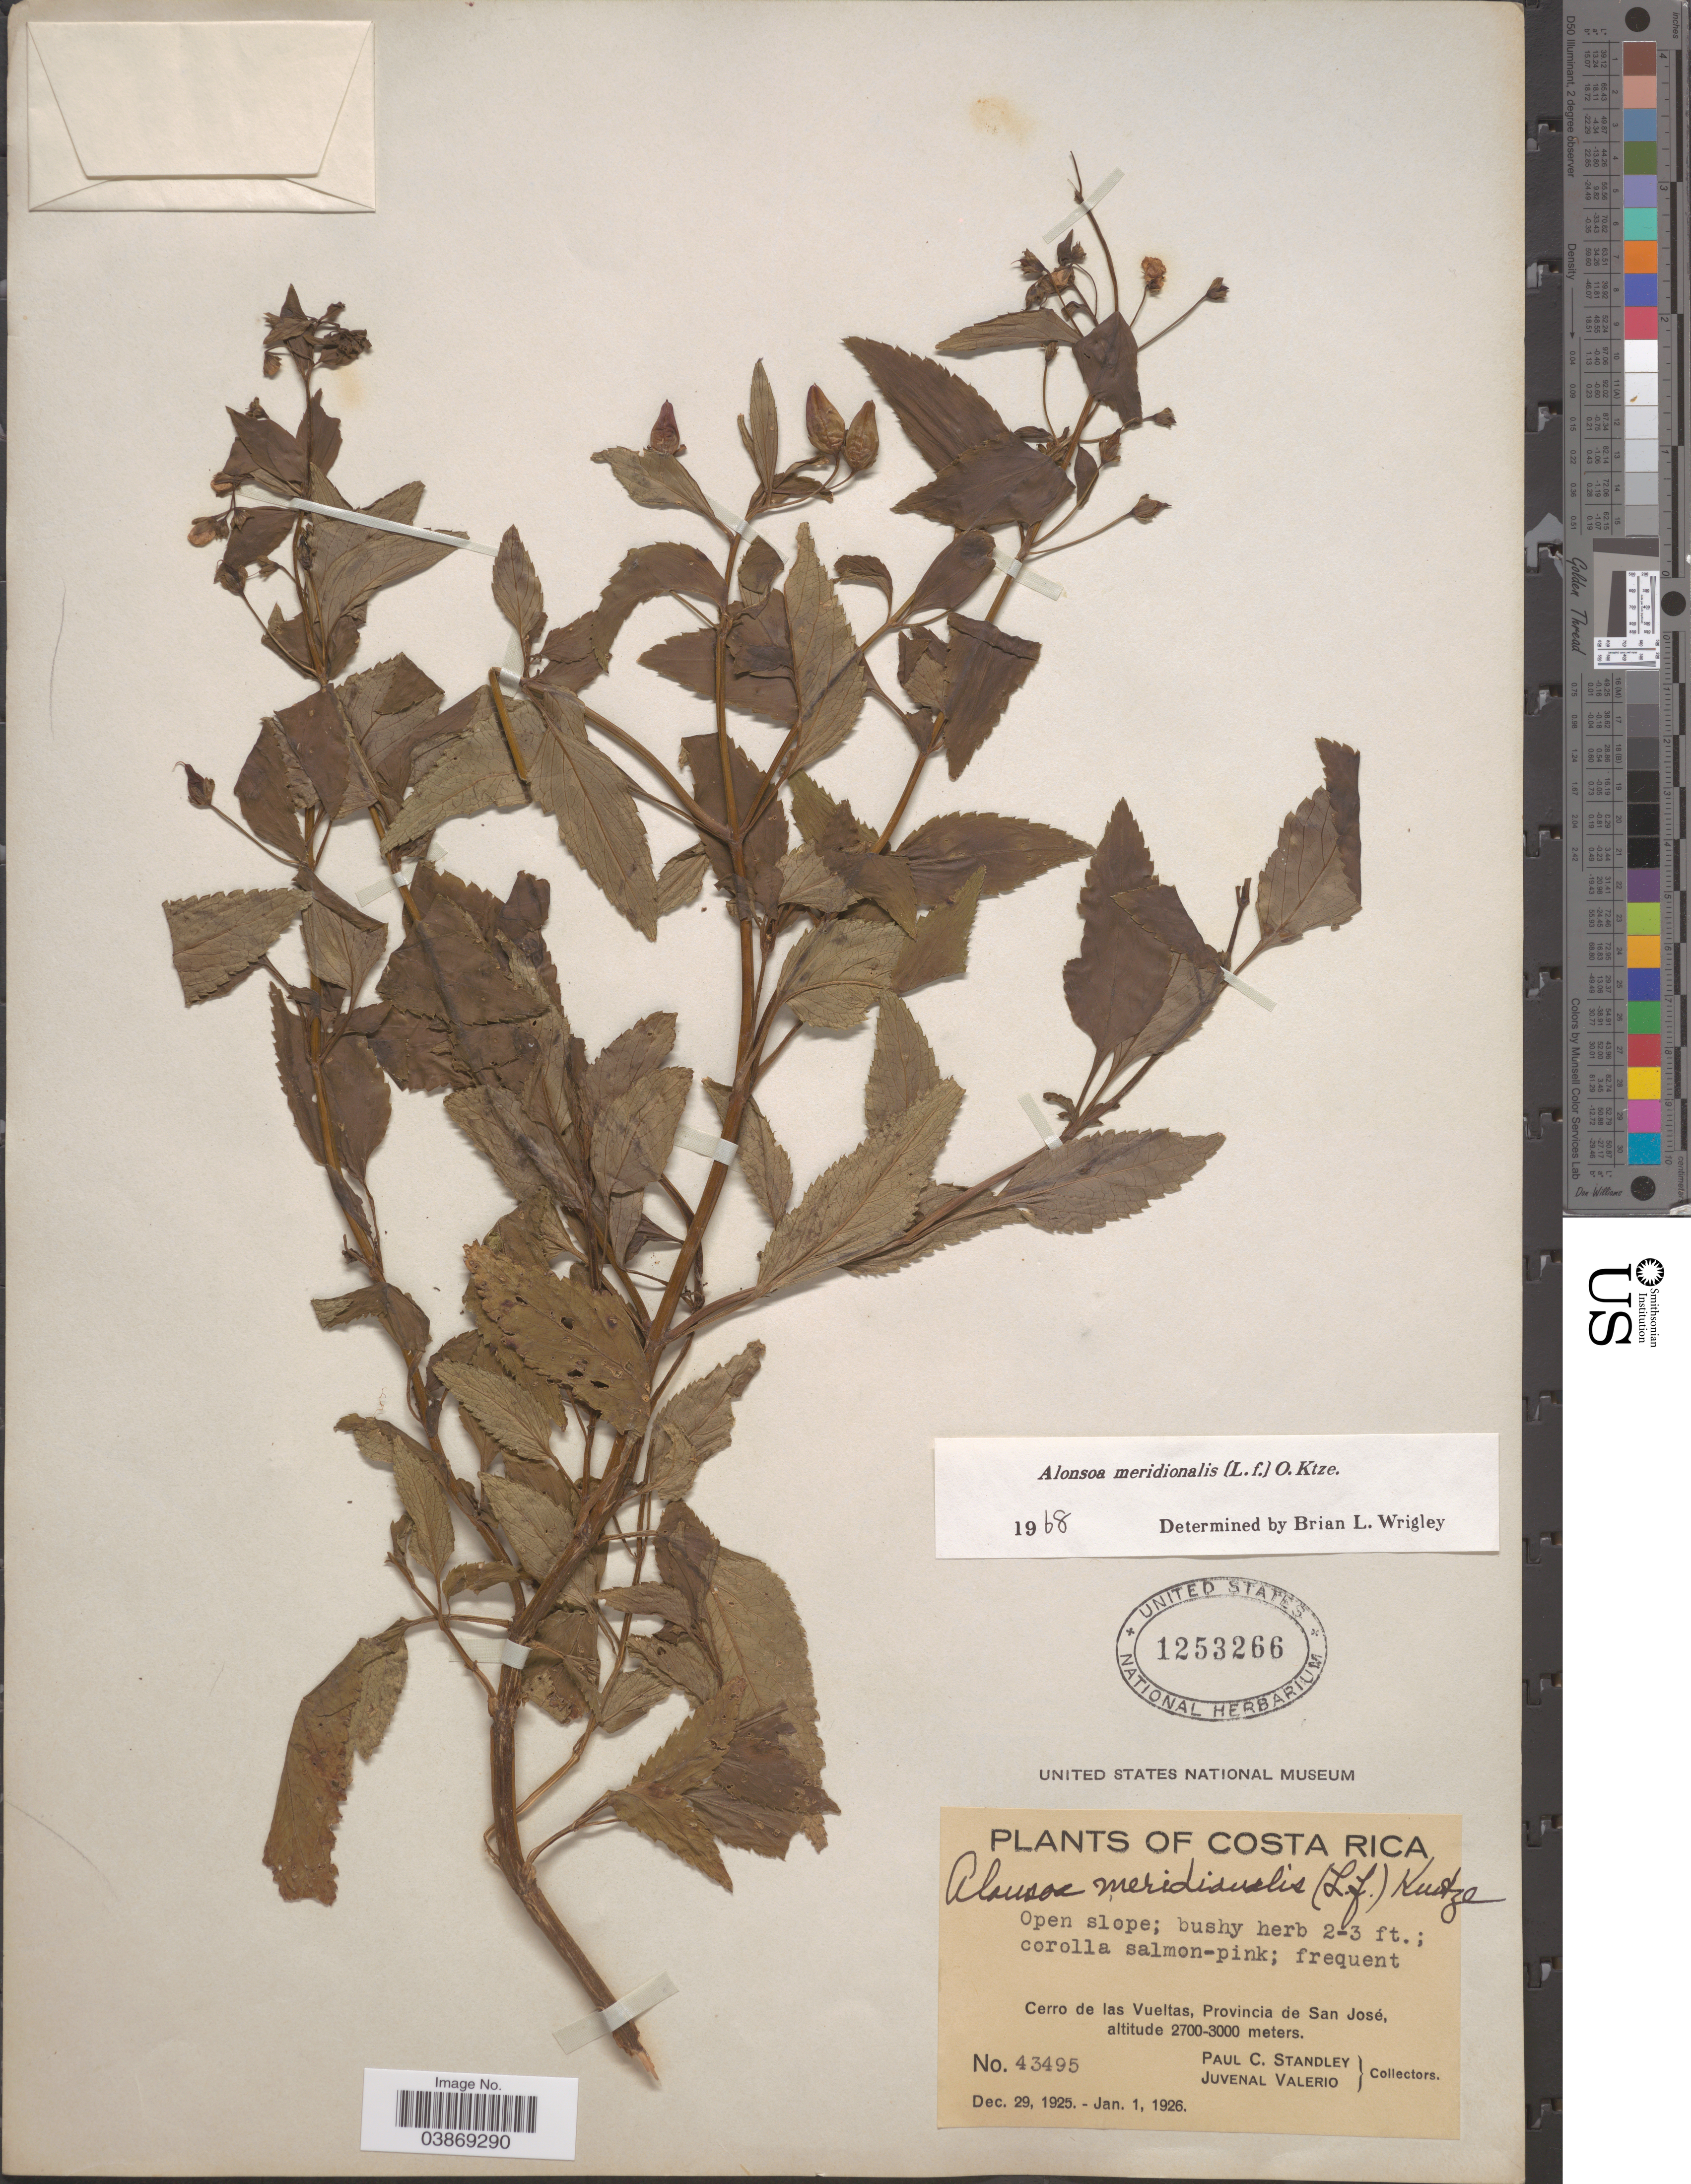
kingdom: Plantae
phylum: Tracheophyta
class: Magnoliopsida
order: Lamiales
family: Scrophulariaceae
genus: Alonsoa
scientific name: Alonsoa meridionalis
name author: (L. f.) Kuntze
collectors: P. C. Standley & J. Valerio R.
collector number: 43495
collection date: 1925-12-29/1926-01-01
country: Costa Rica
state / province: San José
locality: Cerro de las Vueltas.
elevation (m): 2700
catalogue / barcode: US 1253266